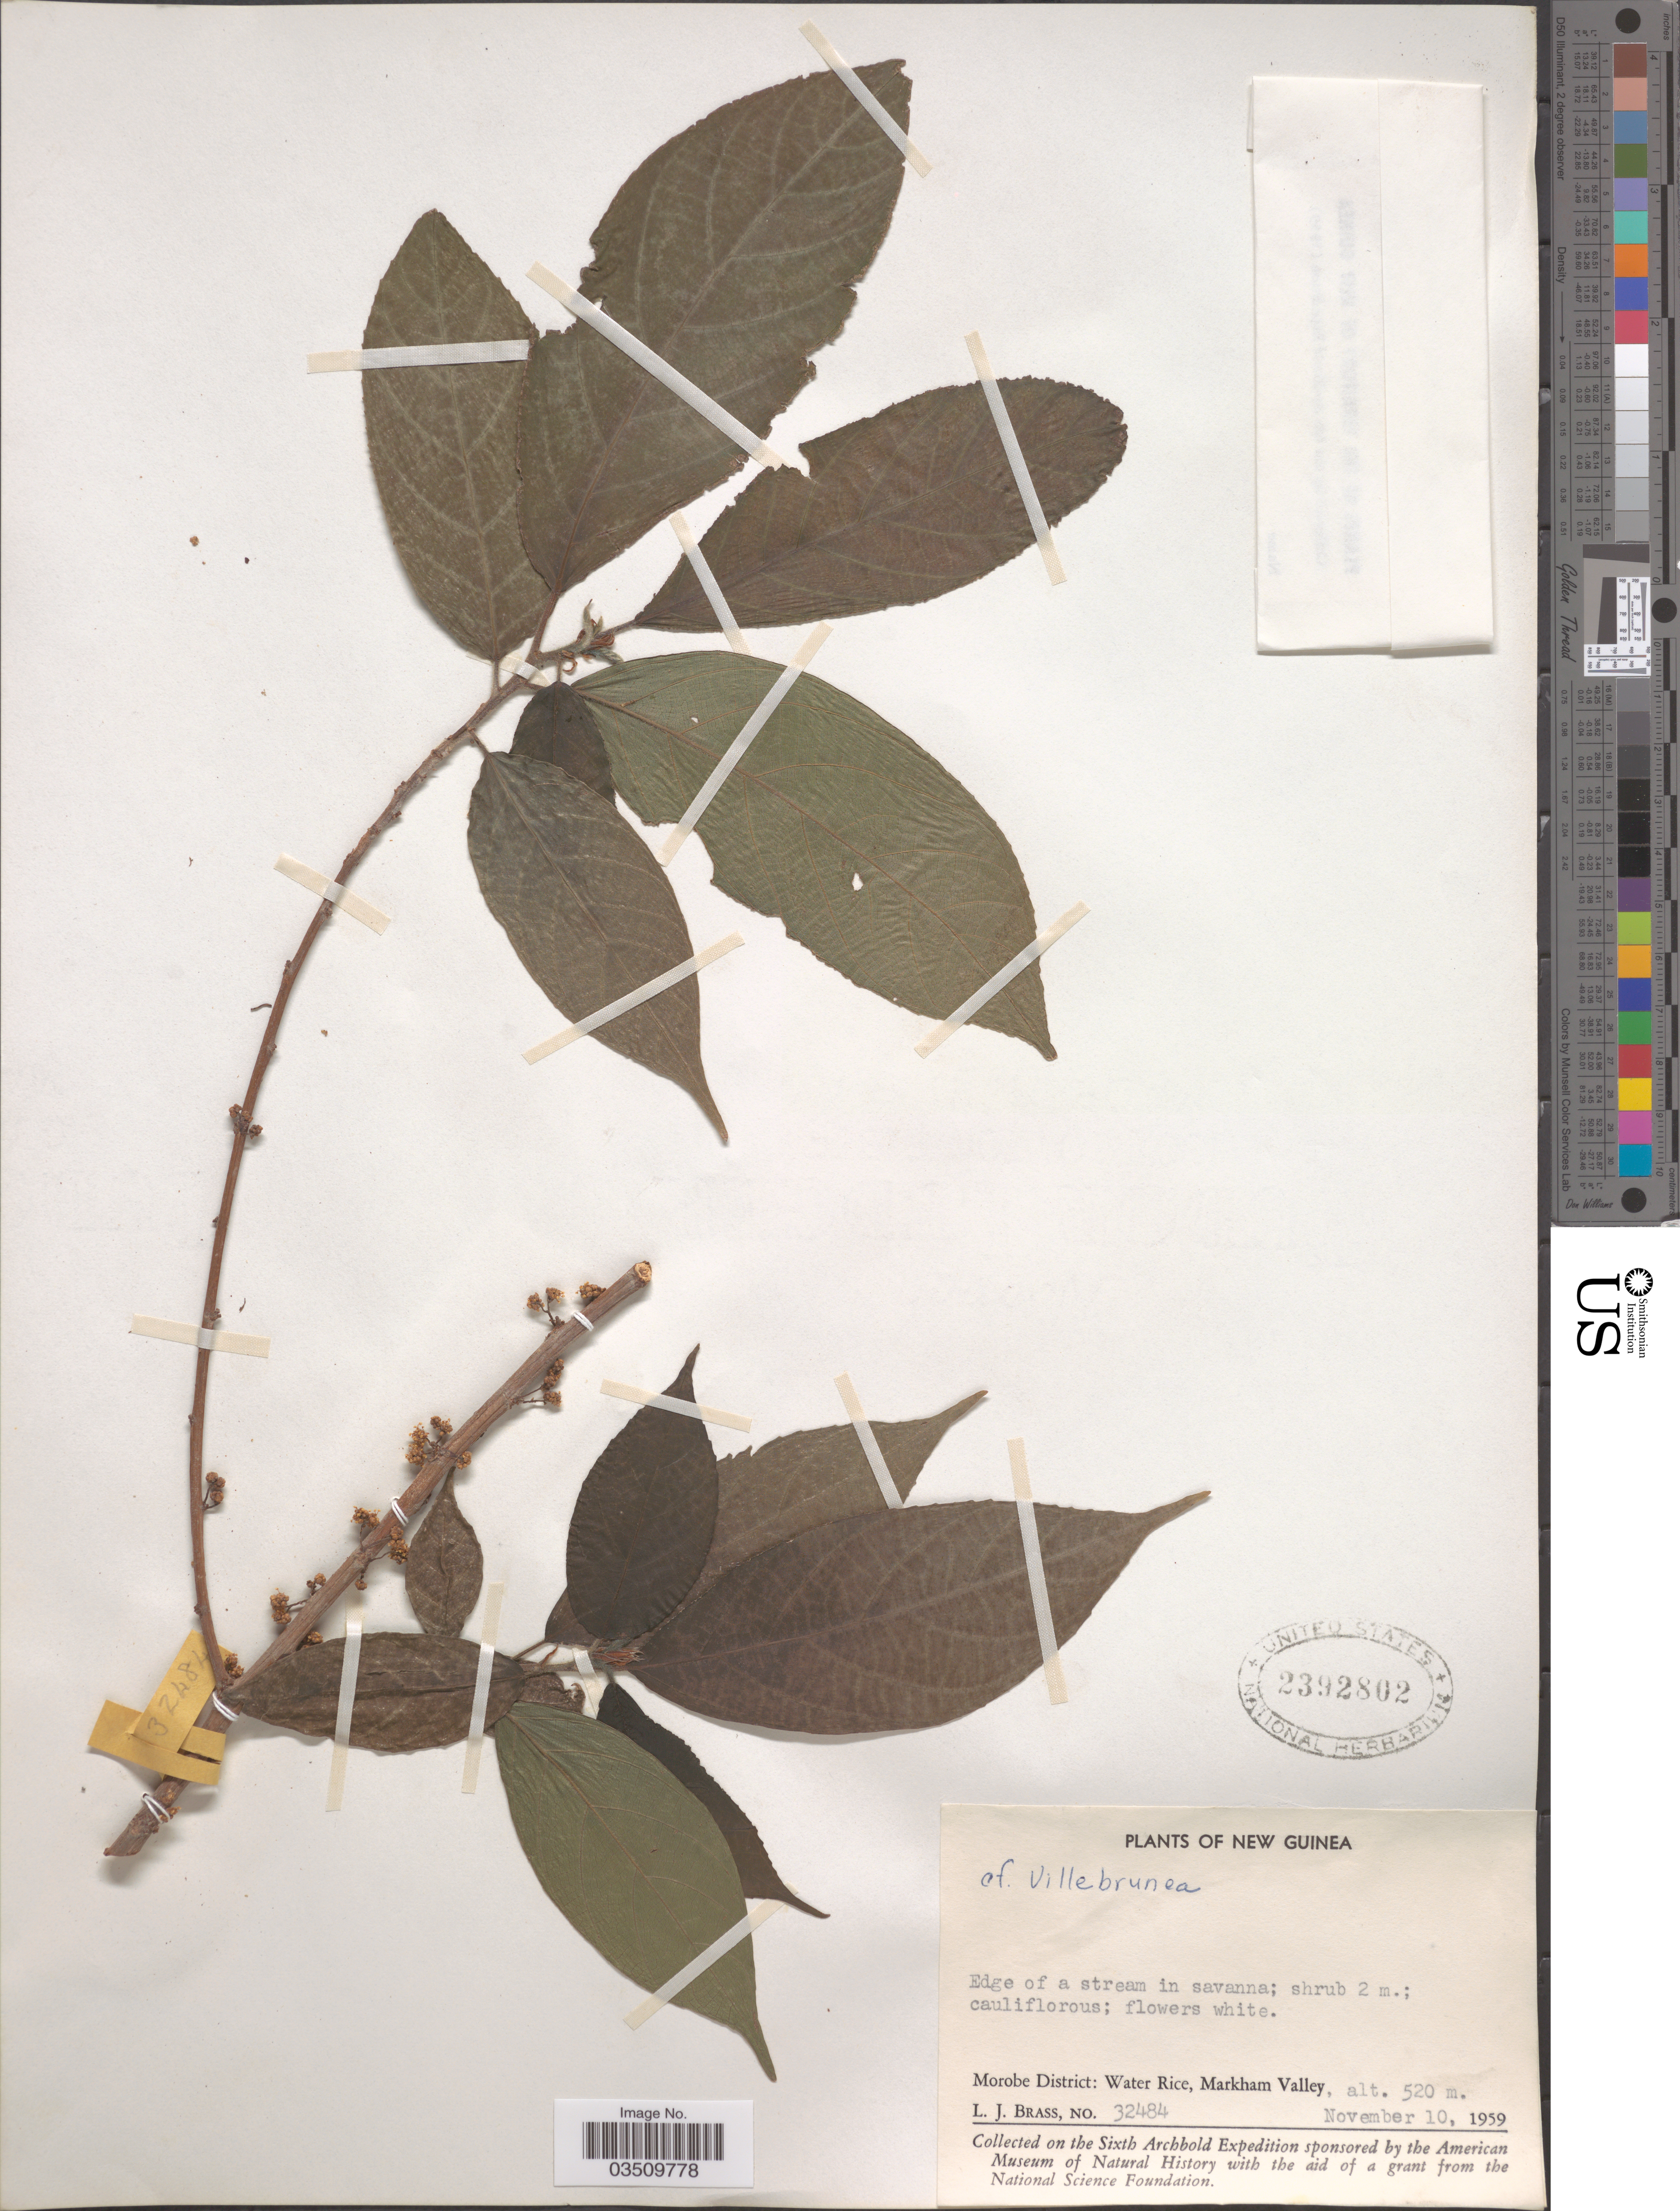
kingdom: Plantae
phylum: Tracheophyta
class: Magnoliopsida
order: Rosales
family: Urticaceae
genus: Oreocnide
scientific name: Oreocnide rubescens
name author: (Blume) Miq.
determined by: (L) Naturalis Biodiversity Center - Herbarium - Botany (NETHERLANDS)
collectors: L. J. Brass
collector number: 32484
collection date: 1959-11-10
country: Papua New Guinea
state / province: Morobe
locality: New Guinea. Morobe District: Water Rice, Markham Valley.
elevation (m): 520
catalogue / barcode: US 2392802